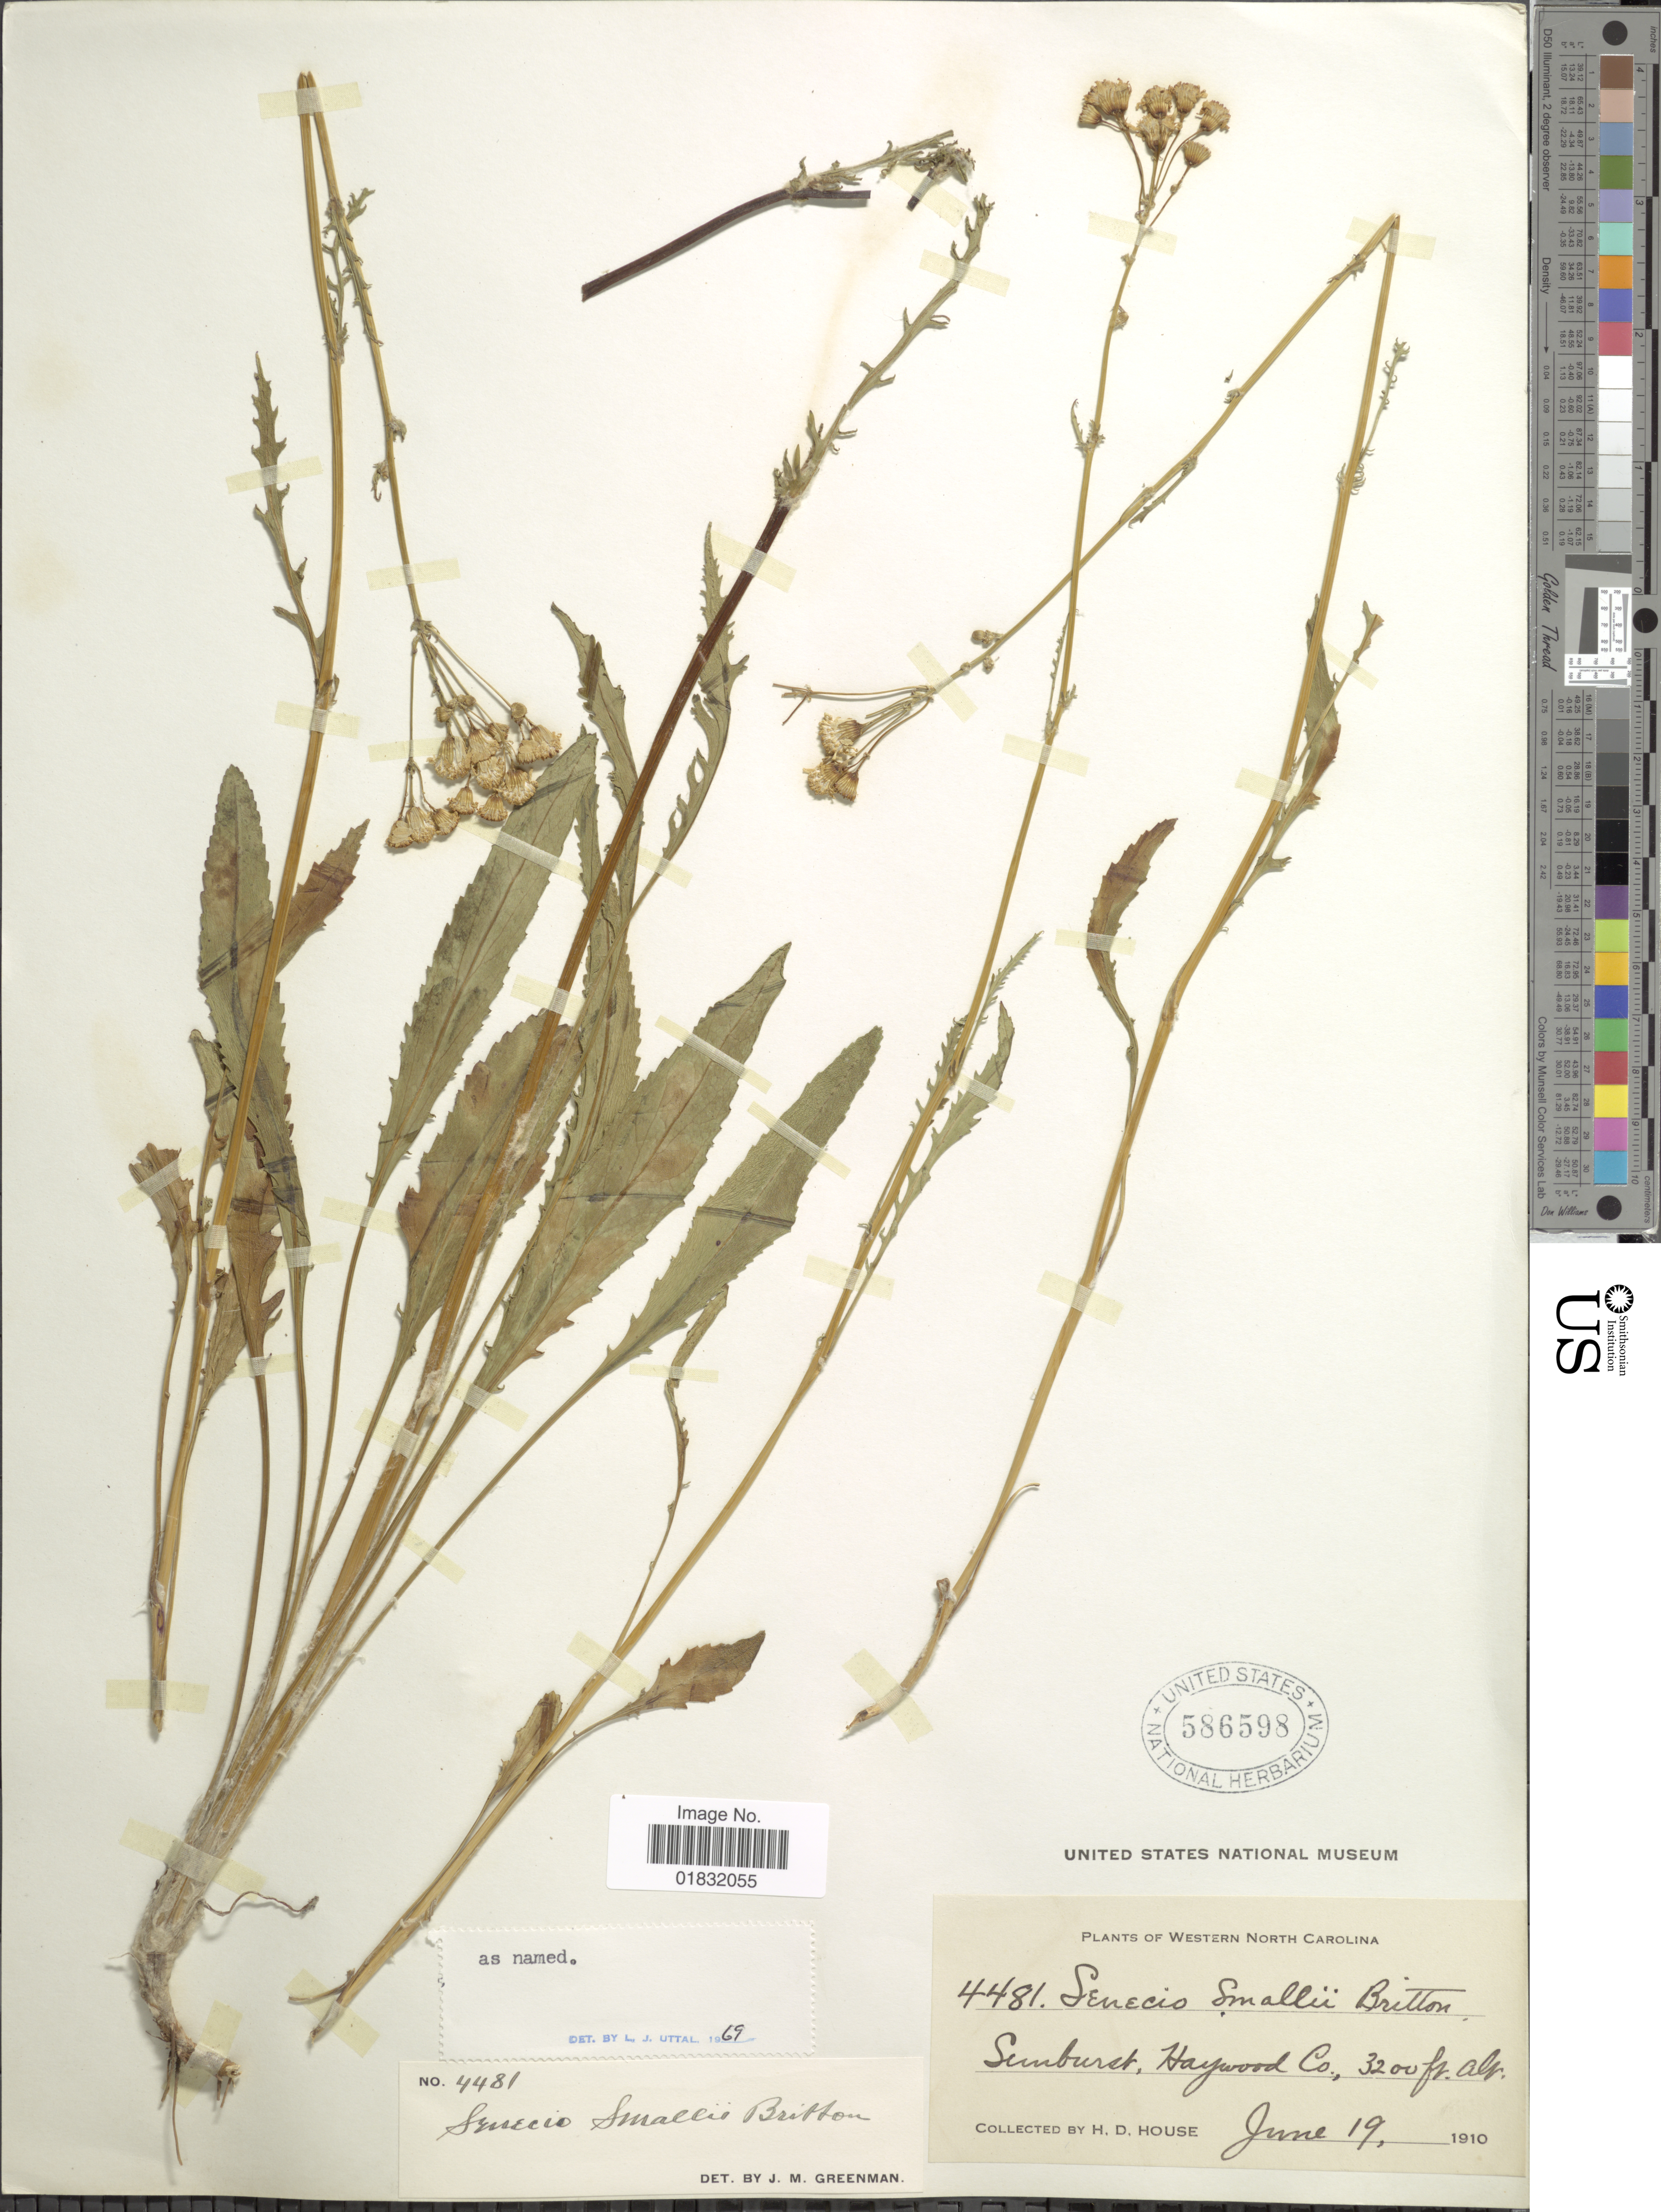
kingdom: Plantae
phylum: Tracheophyta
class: Magnoliopsida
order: Asterales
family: Asteraceae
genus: Packera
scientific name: Packera smallii Britton comb ined.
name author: Britton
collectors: H. D. House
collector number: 4481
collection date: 1910-06-19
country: United States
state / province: North Carolina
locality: Western North Carolina, Semburst, Haywood Co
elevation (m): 975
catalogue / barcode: US 586598